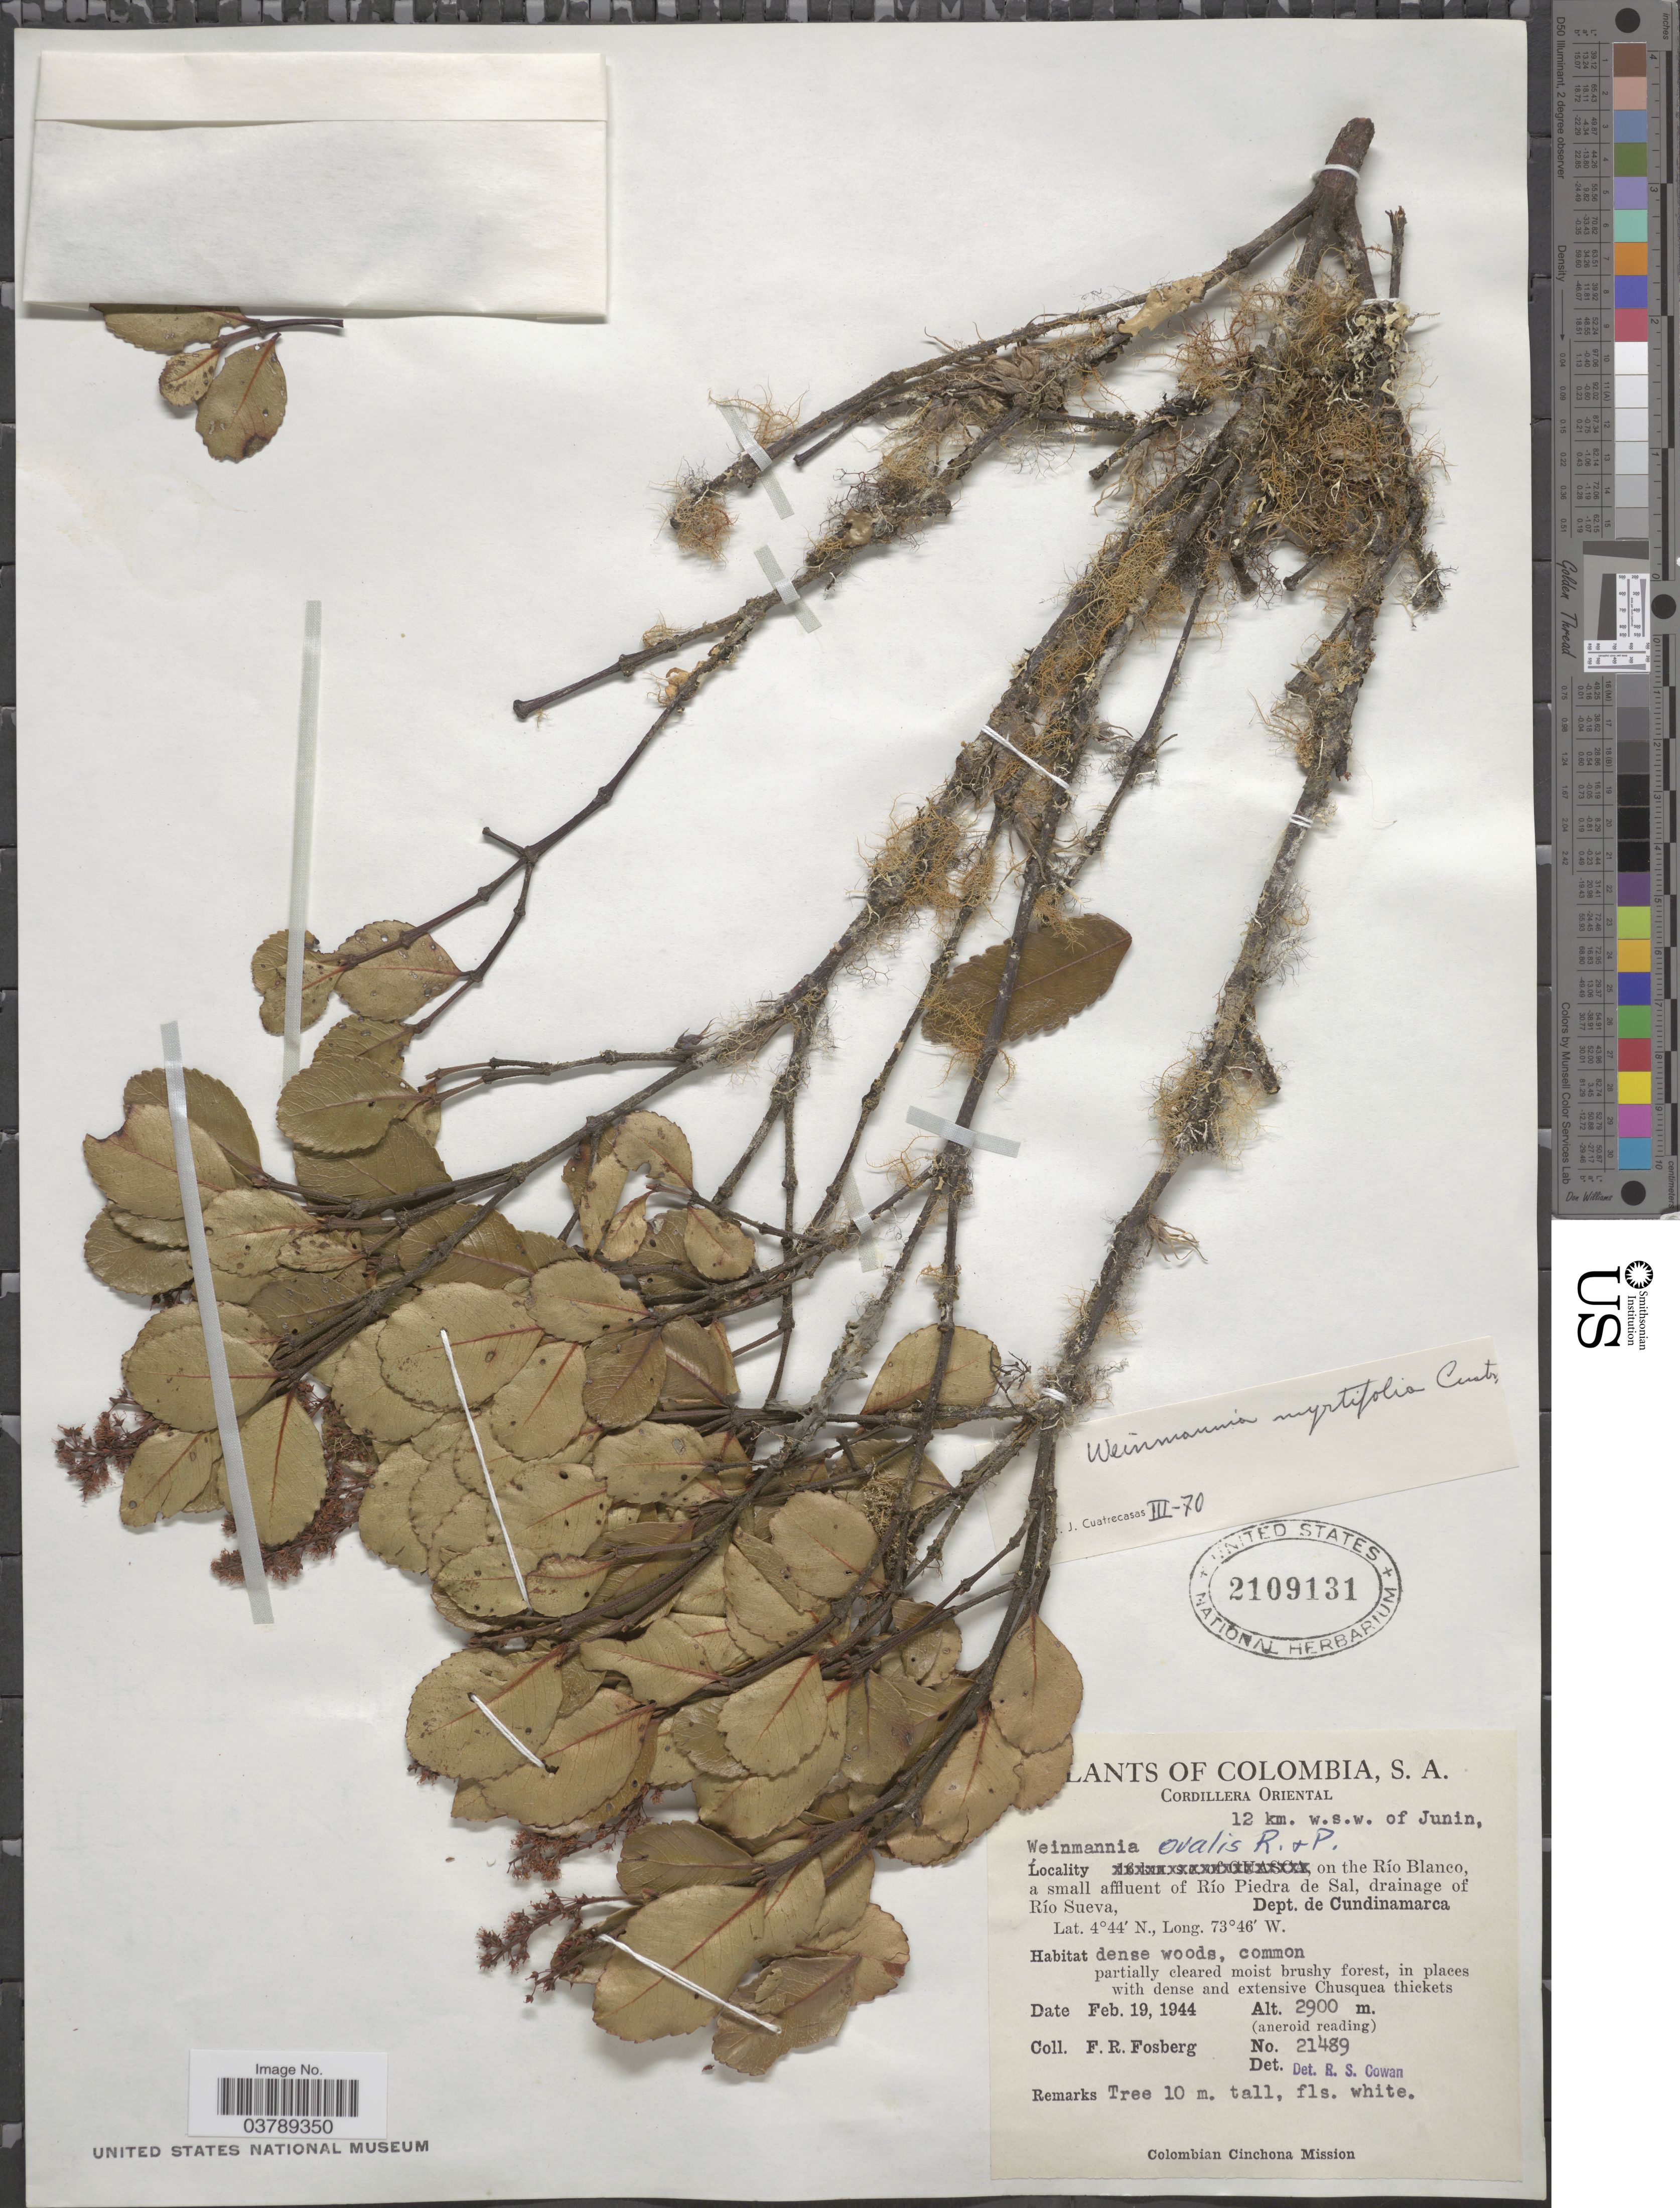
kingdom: Plantae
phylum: Tracheophyta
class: Magnoliopsida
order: Oxalidales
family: Cunoniaceae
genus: Weinmannia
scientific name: Weinmannia myrtifolia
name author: Cuatrec.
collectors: F. R. Fosberg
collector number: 21489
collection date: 1944-02-19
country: Colombia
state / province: Cundinamarca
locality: Cordillera Oriental. 12 km. w.s.w. of Junin, on the Río Blanco, a small affluent of Río Piedra de Sal, drainage of Río Sueva, Dept. de Cundinamarca.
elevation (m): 2900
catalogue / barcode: US 2109131